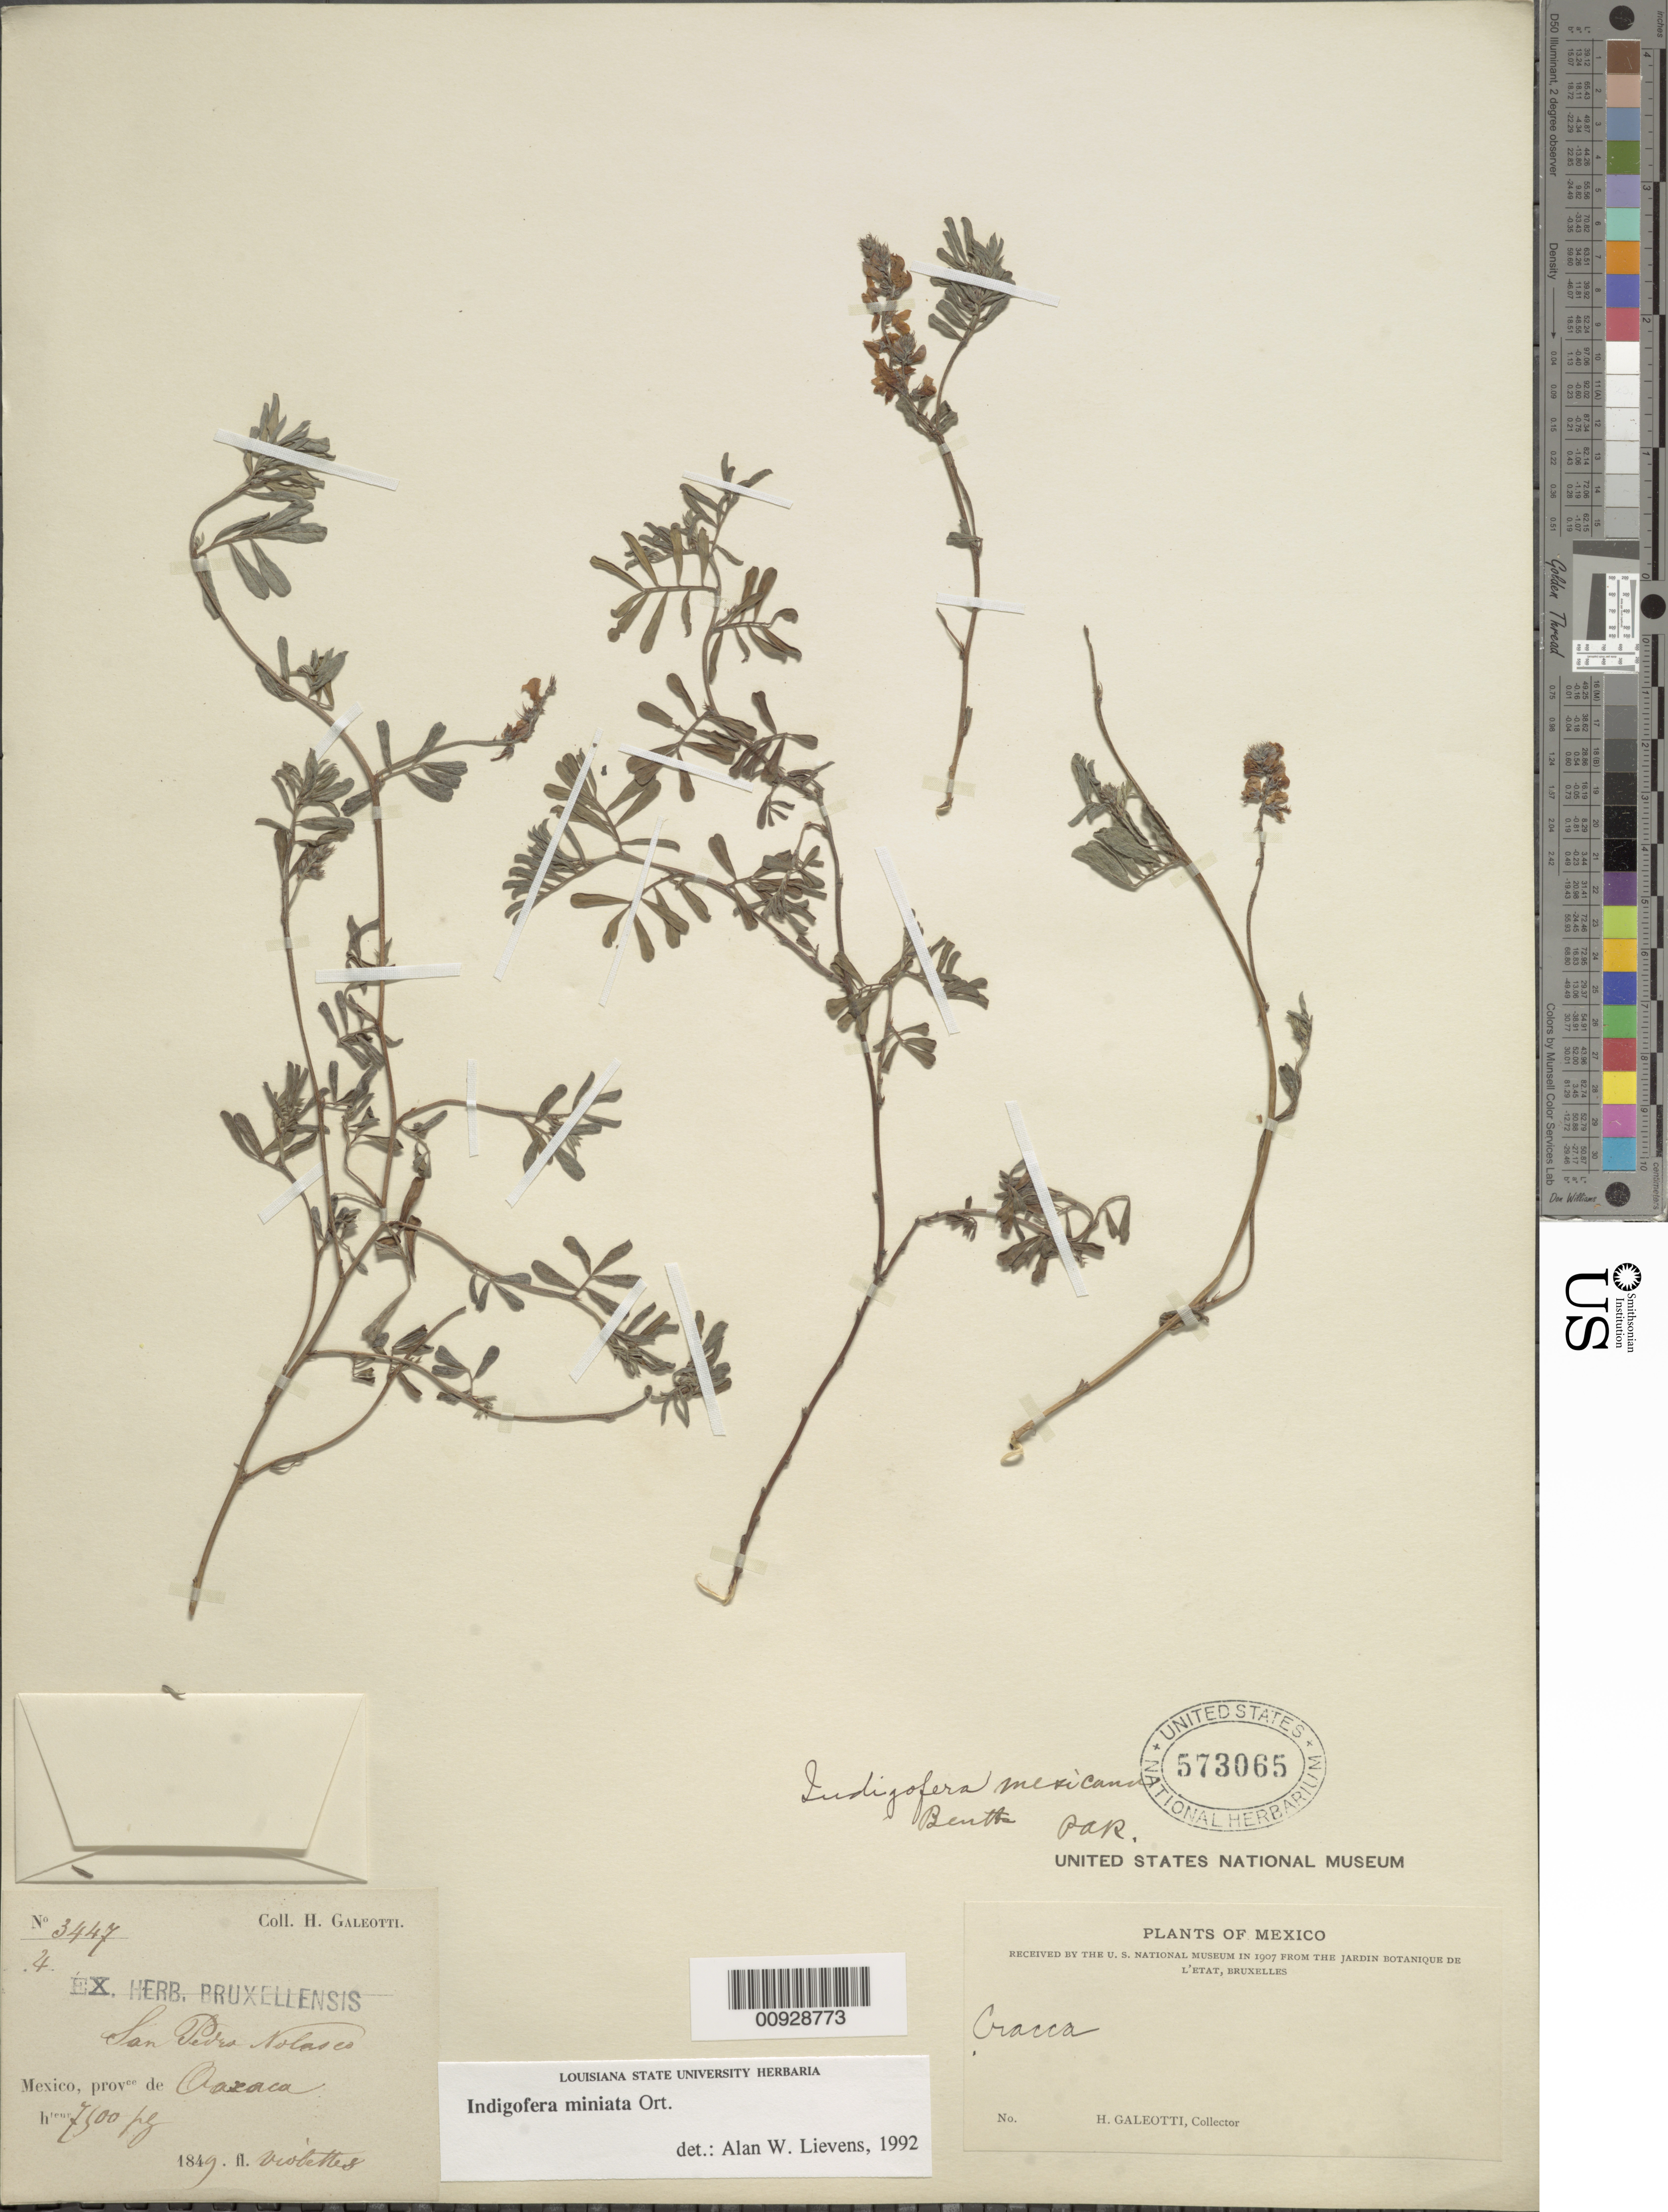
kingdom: Plantae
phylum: Tracheophyta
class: Magnoliopsida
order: Fabales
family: Fabaceae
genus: Indigofera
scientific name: Indigofera miniata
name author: Orteg.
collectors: H. G. Galeotti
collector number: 3447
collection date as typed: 1849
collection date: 1849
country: Mexico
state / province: Oaxaca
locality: San Pedro Nolasco, Provce. de Oaxaca.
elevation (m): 2286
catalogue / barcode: US 573065